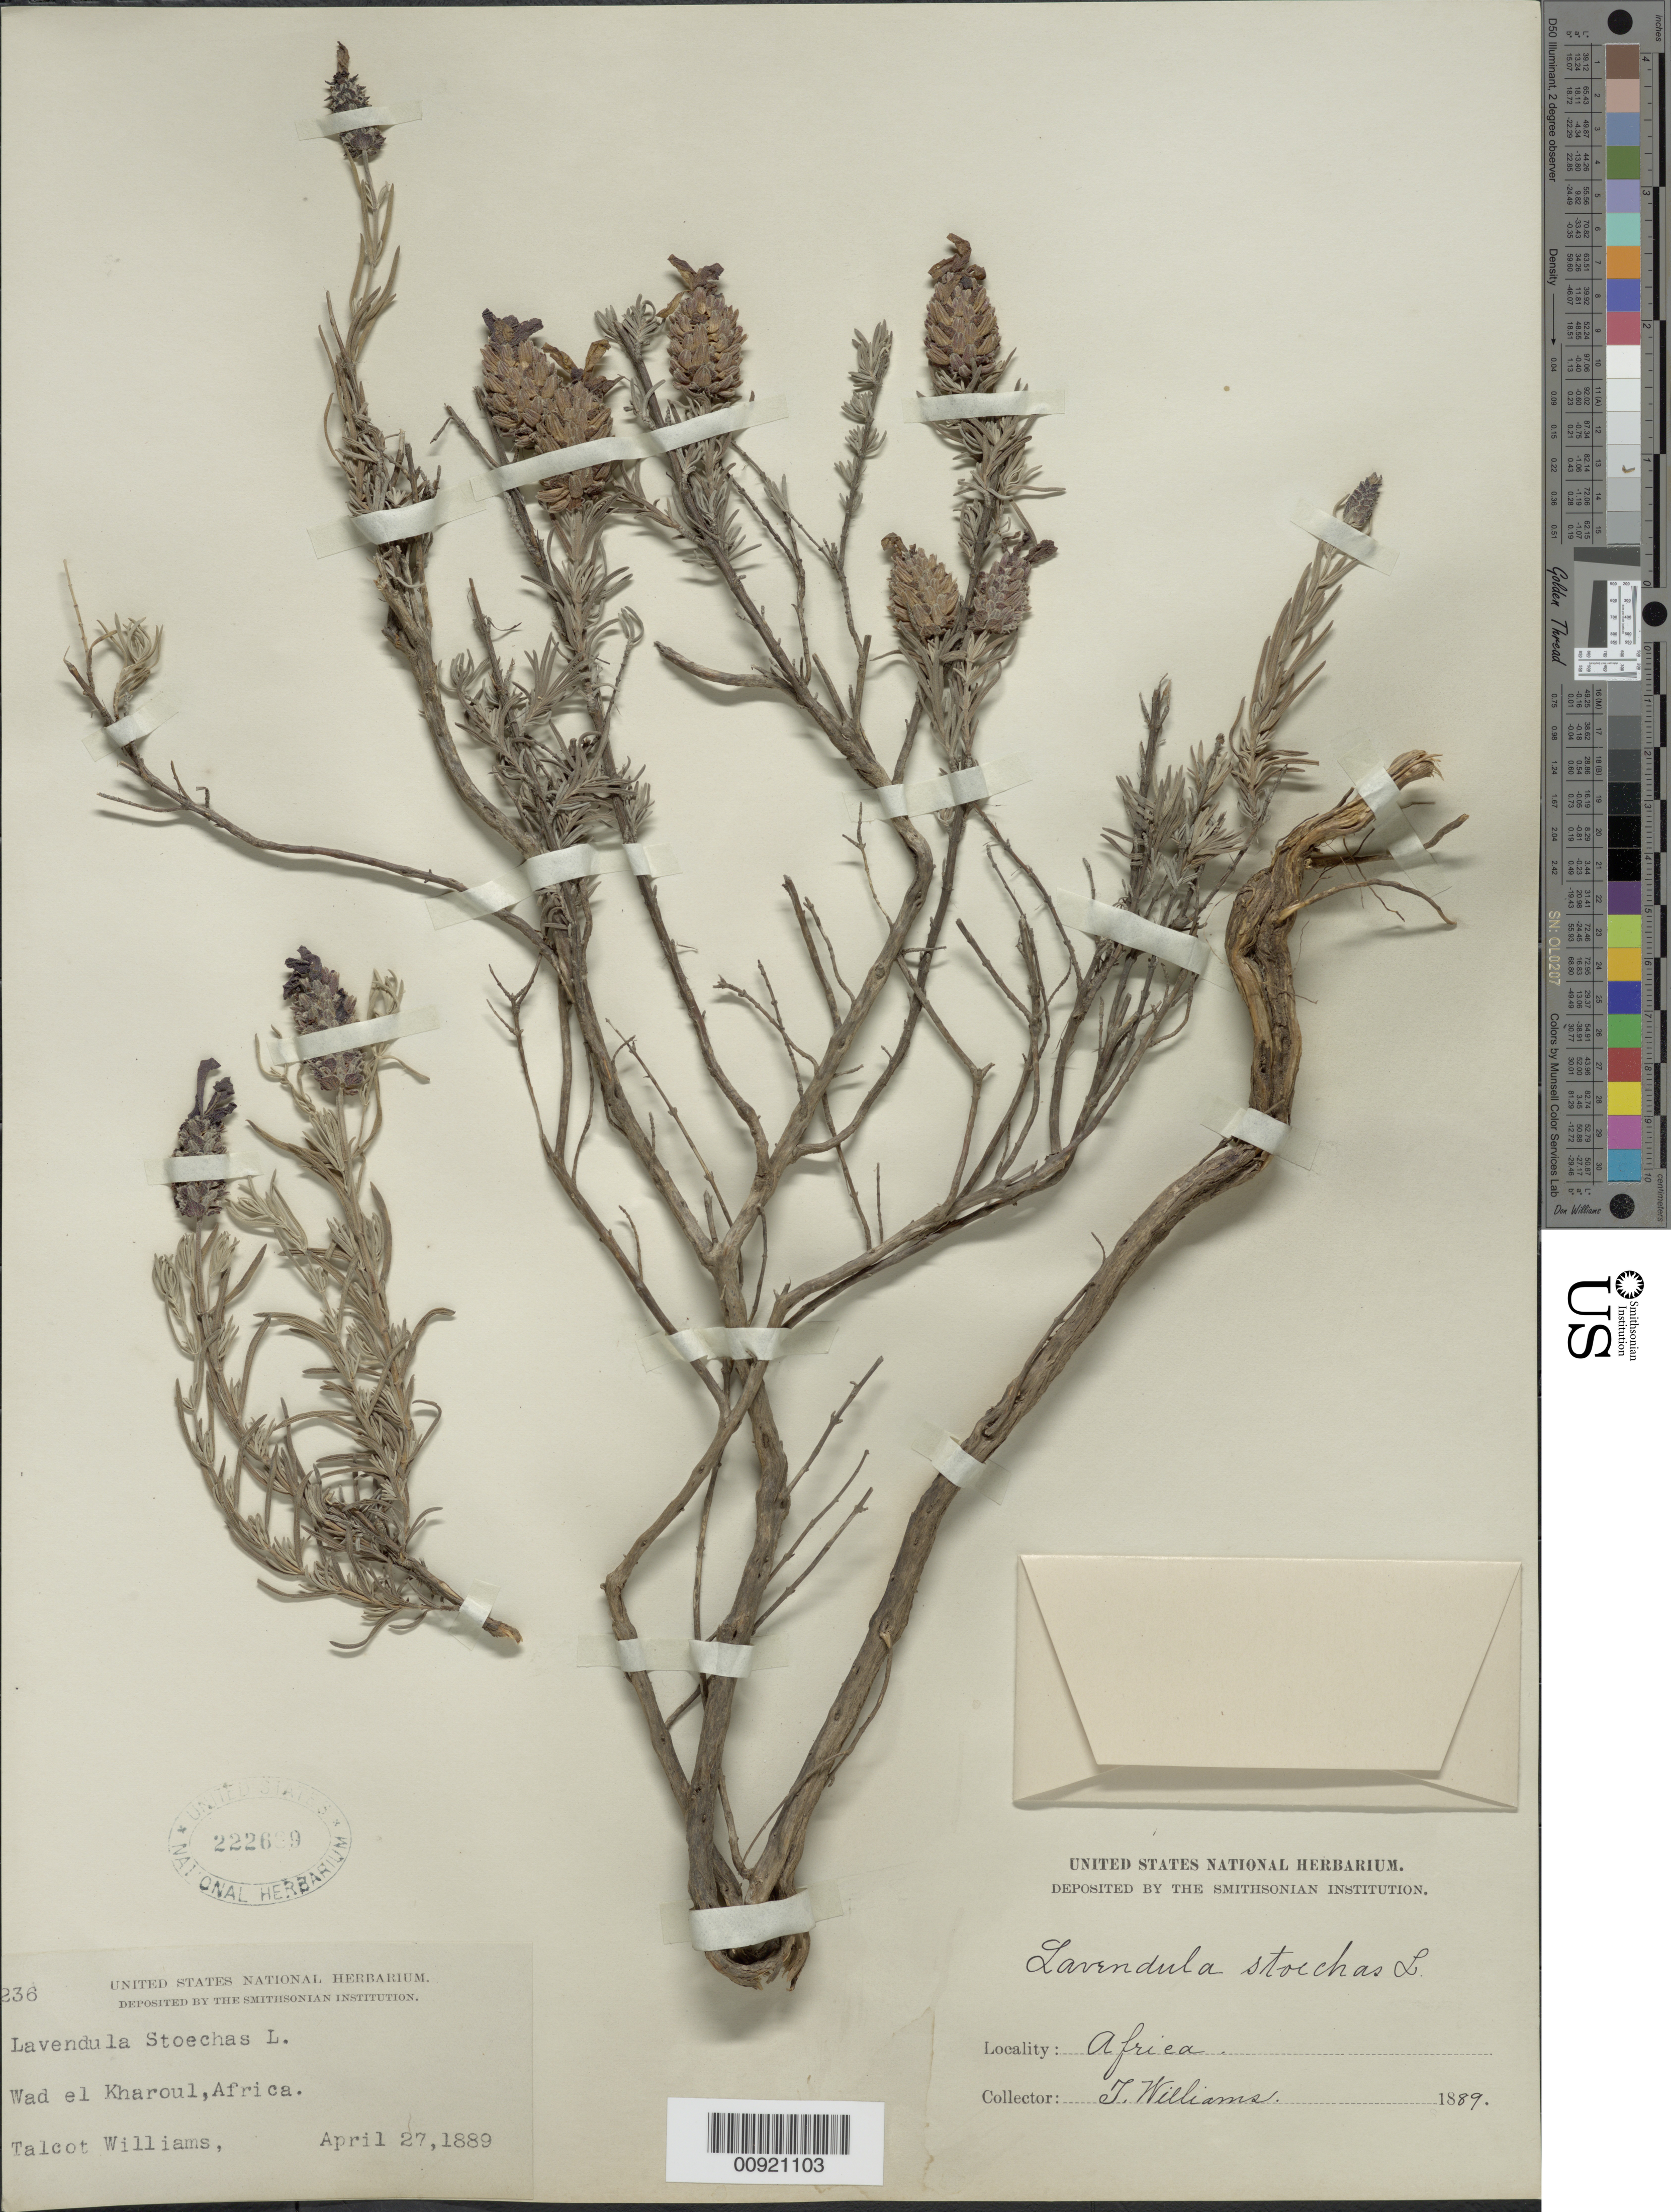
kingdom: Plantae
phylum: Tracheophyta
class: Magnoliopsida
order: Lamiales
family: Lamiaceae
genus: Lavandula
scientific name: Lavandula stoechas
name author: L.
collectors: T. Williams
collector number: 236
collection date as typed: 27 Apr 1889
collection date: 1889-04-27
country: Morocco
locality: Wad el Kharoul.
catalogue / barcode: US 222689